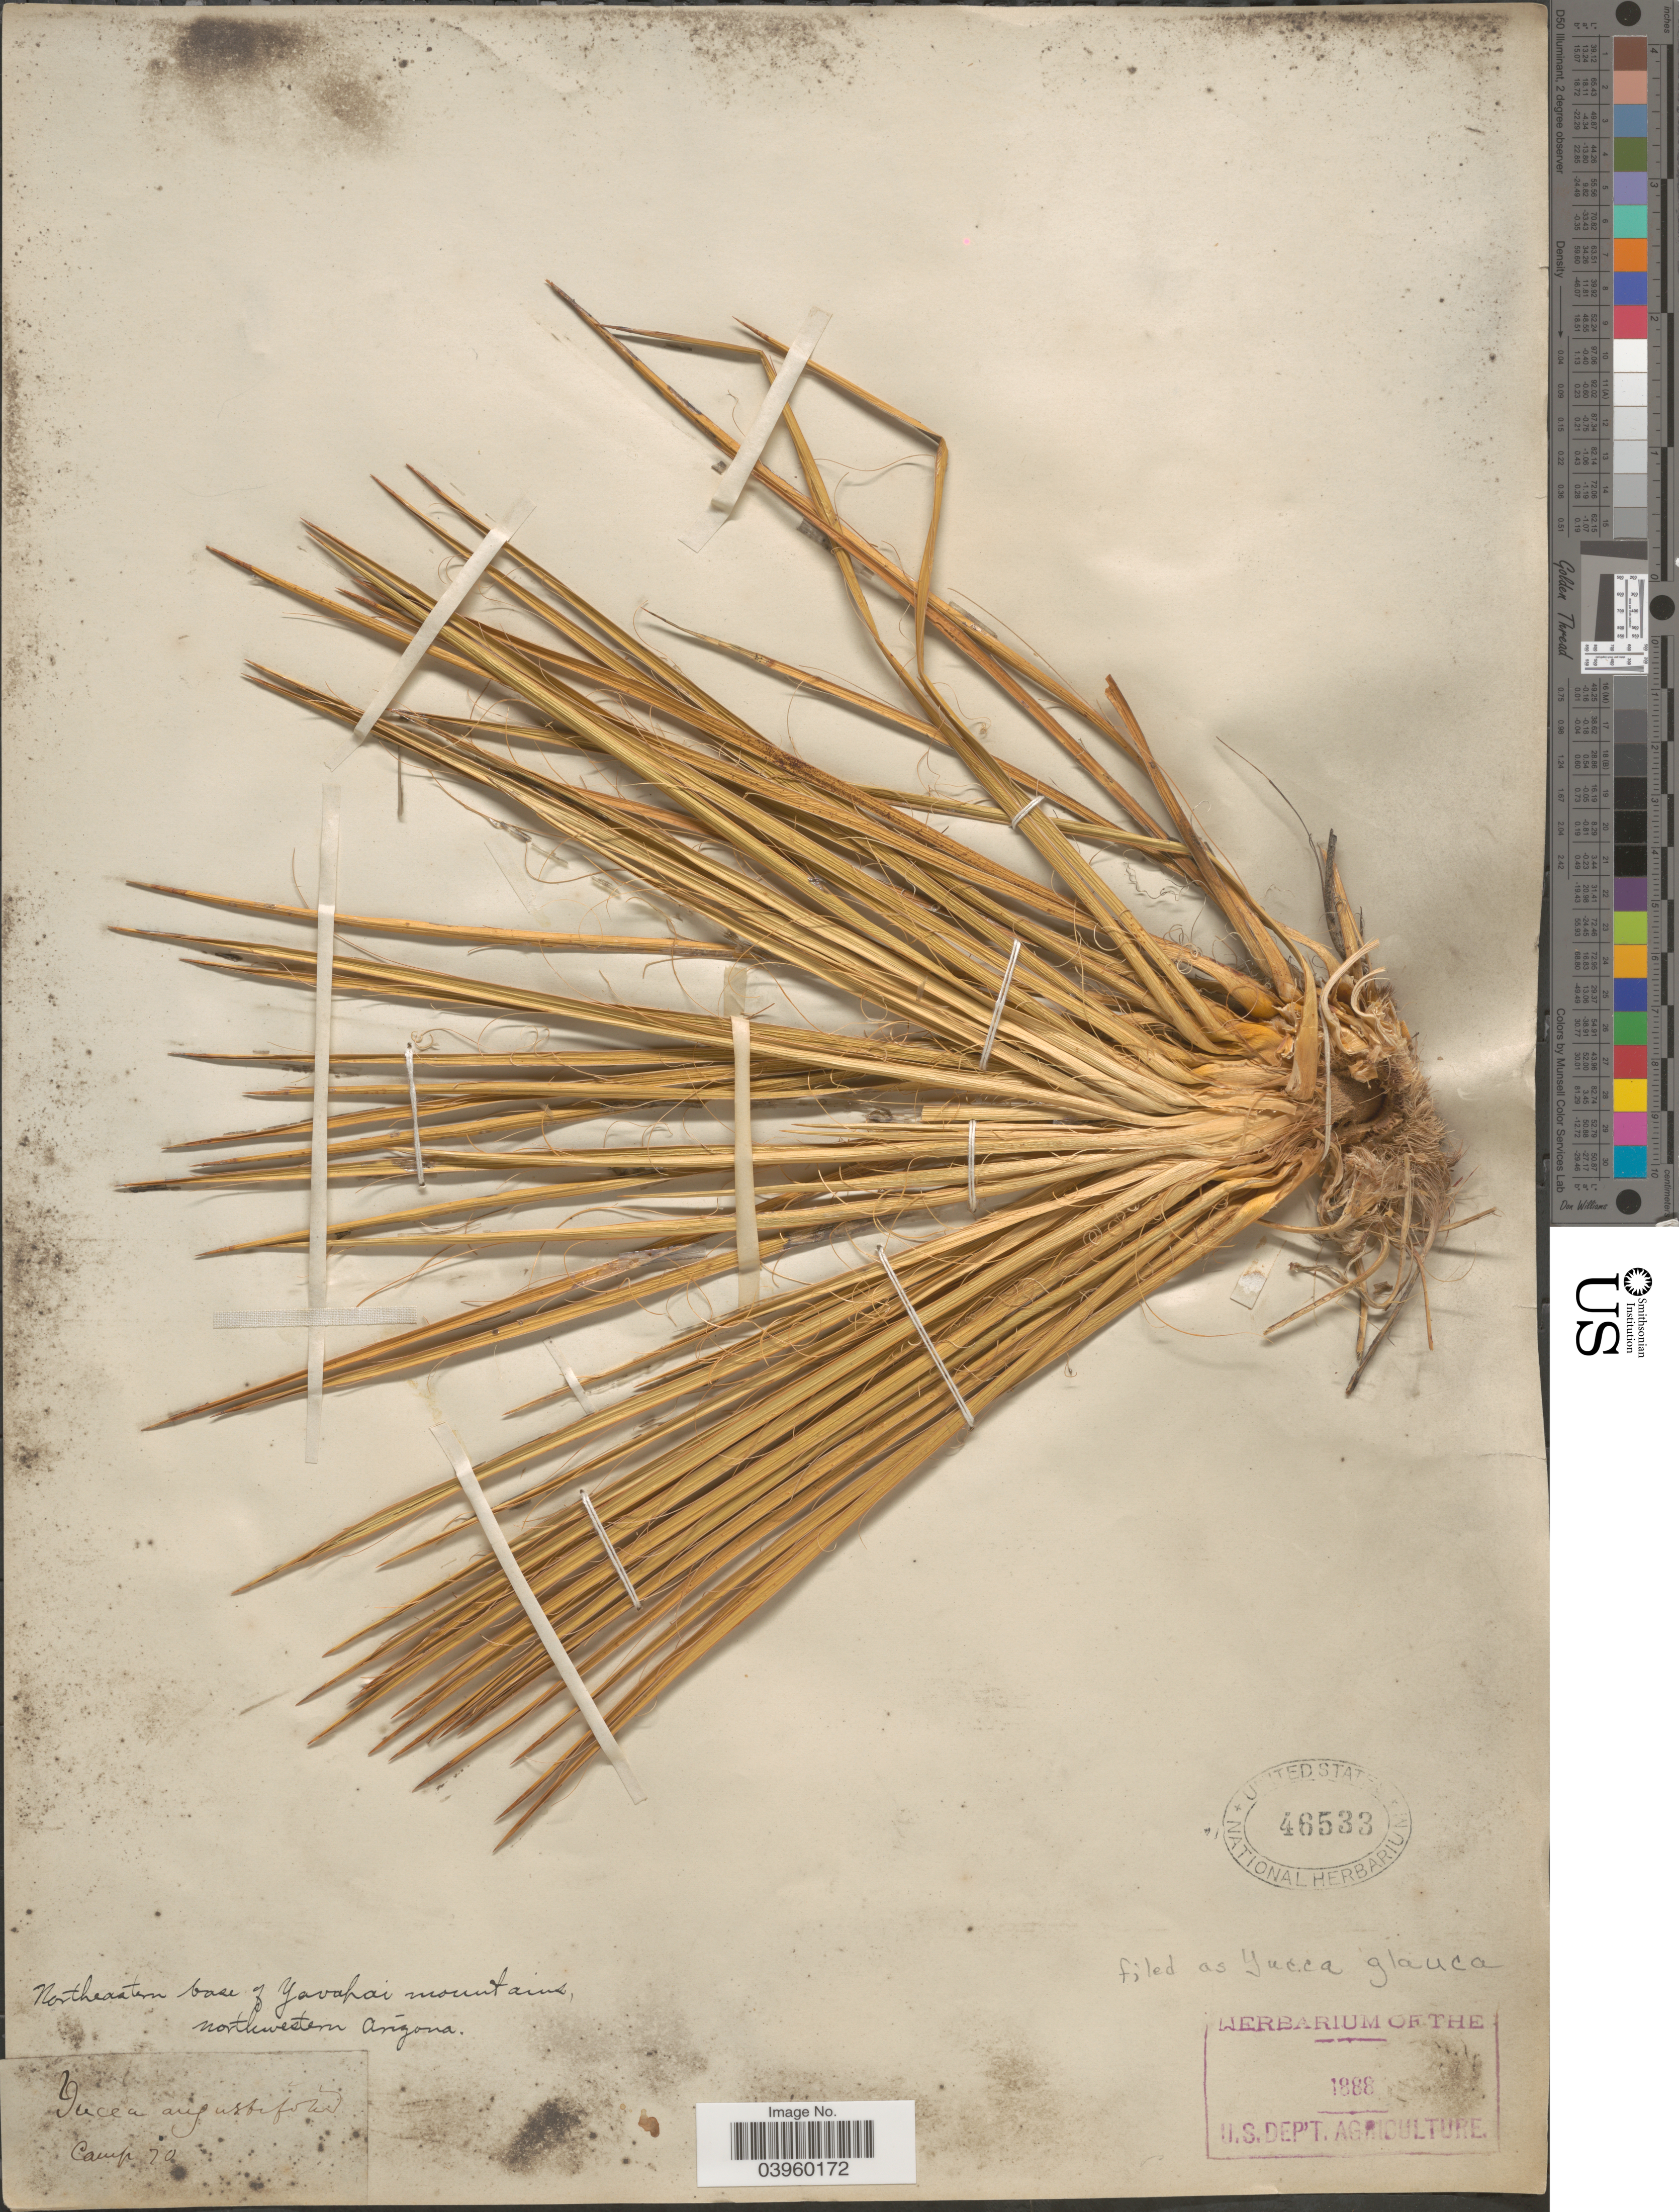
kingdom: Plantae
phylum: Tracheophyta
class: Liliopsida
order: Asparagales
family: Asparagaceae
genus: Yucca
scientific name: Yucca sp.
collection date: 1888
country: United States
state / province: Arizona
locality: Northeastern base of Yavahai mountains, northwestern Arizona. camp 70.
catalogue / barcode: US 46533